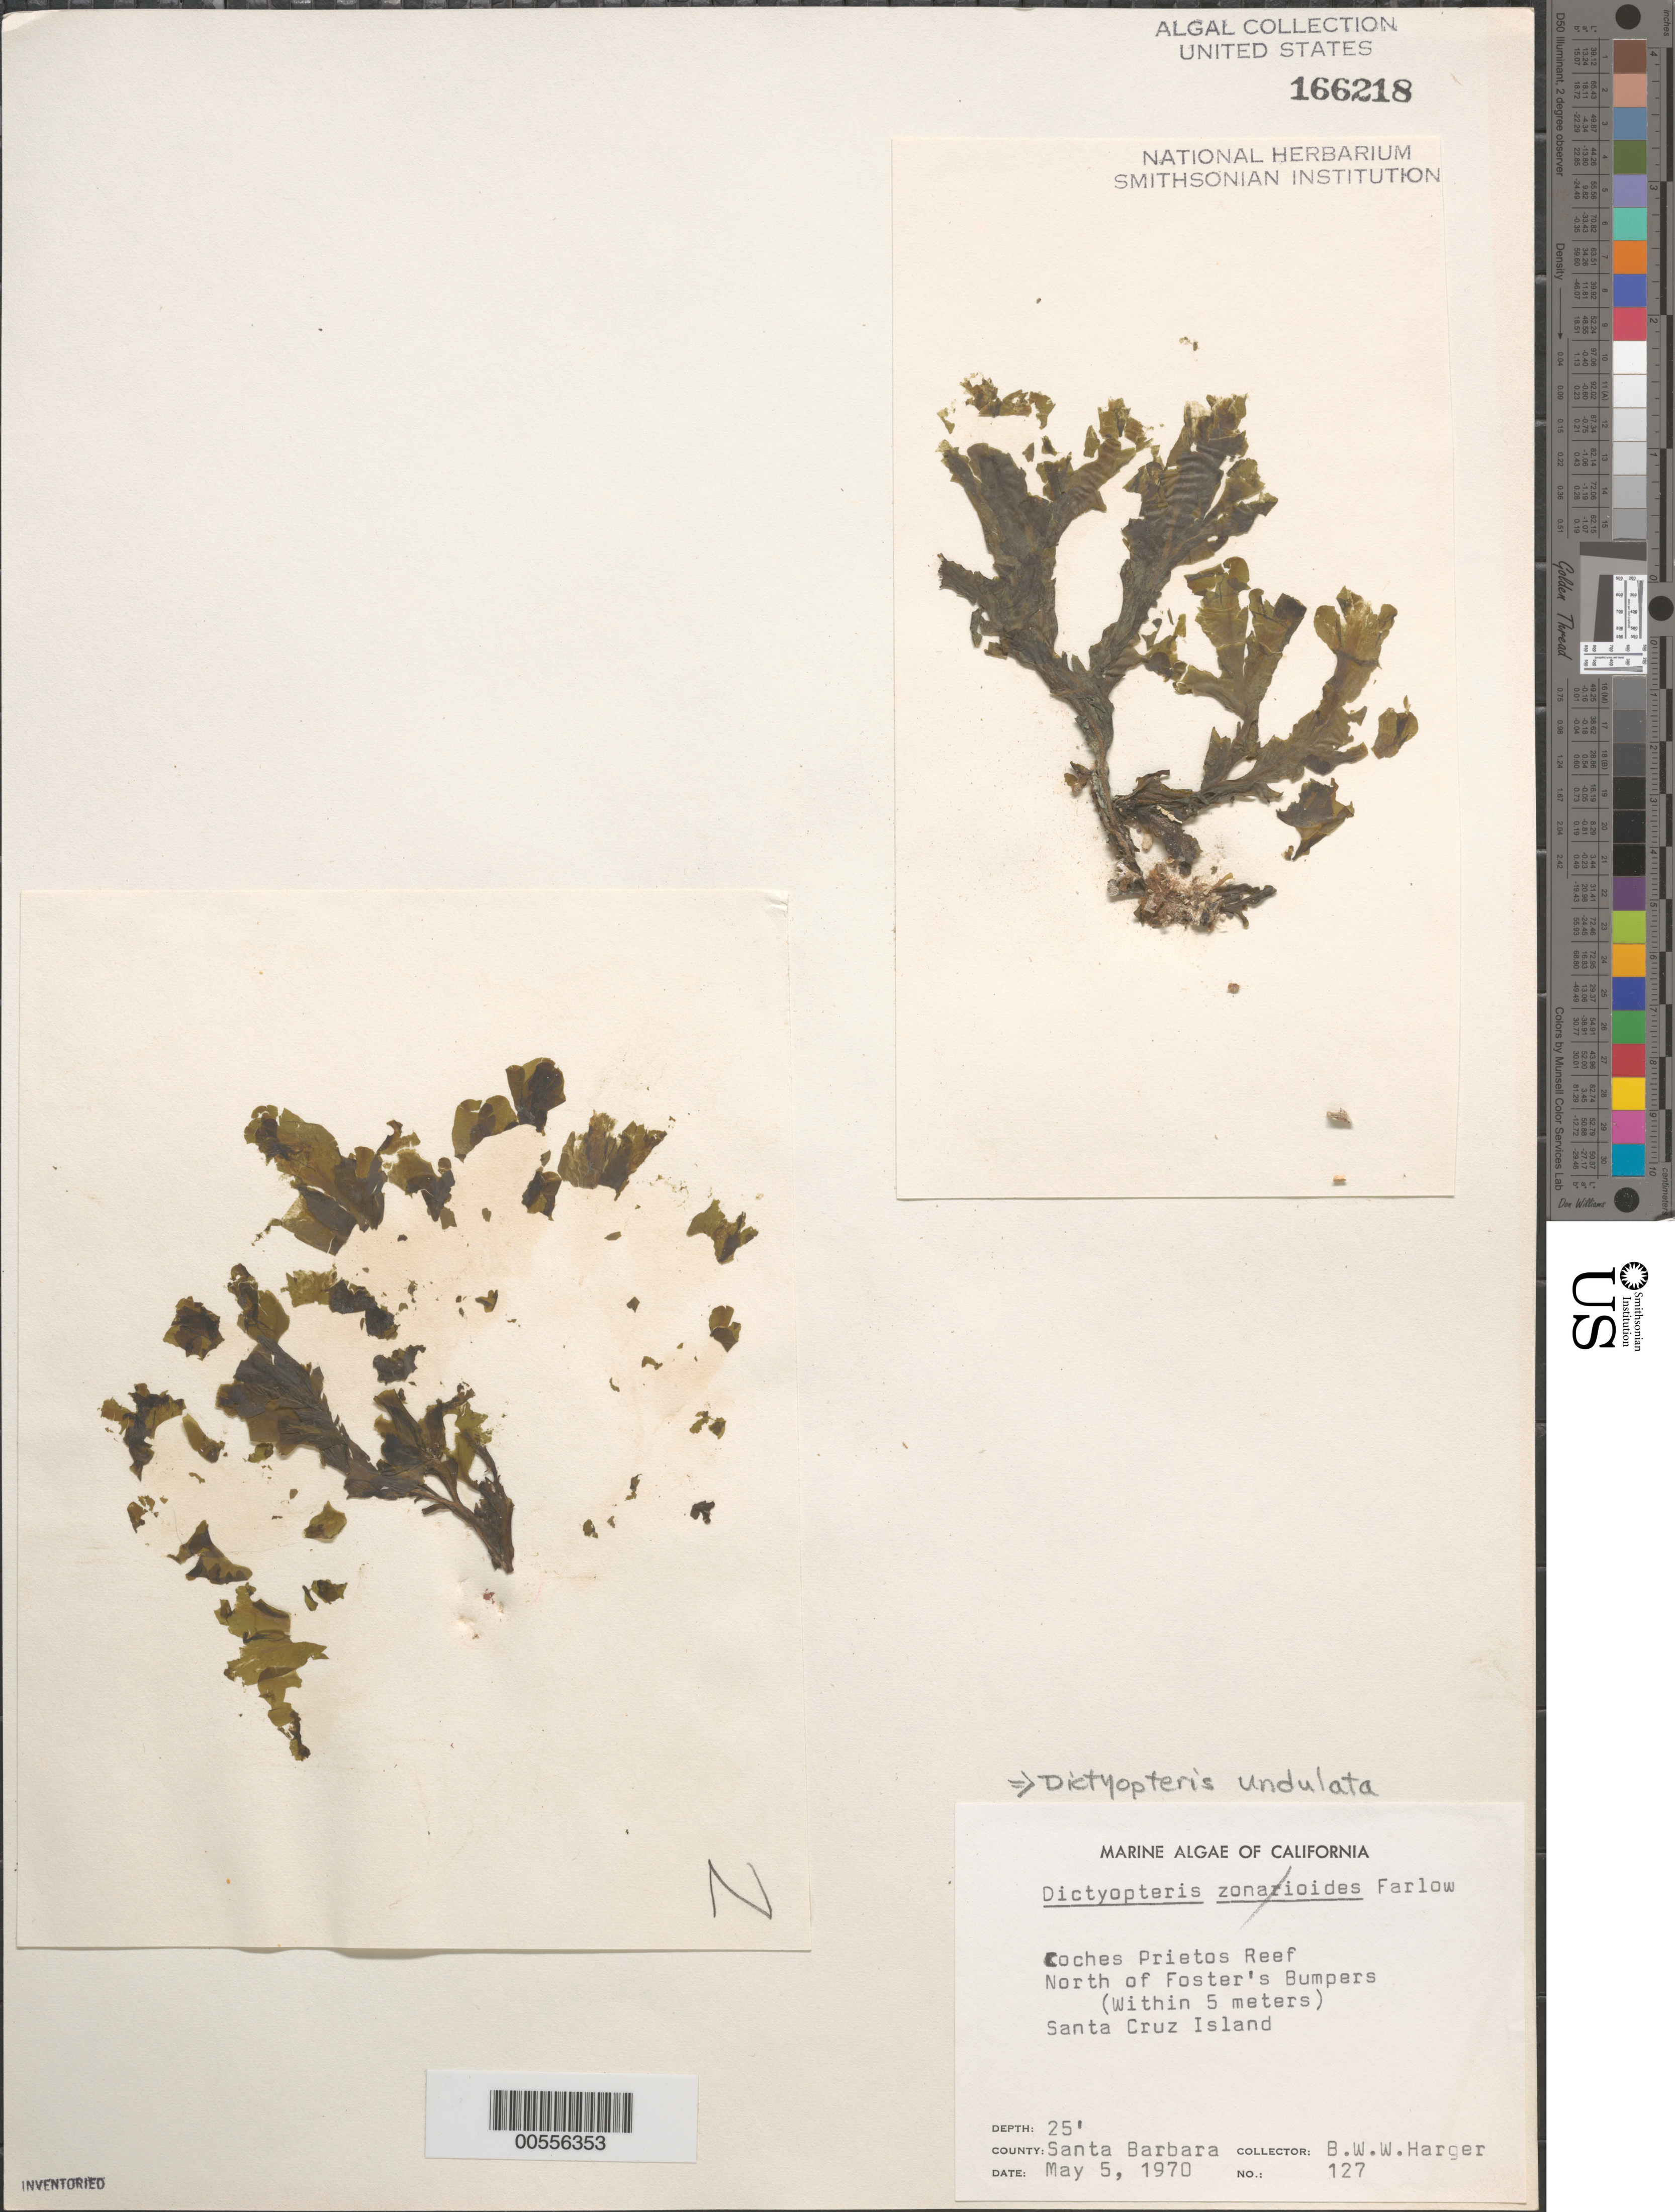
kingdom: Chromista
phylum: Ochrophyta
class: Phaeophyceae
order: Dictyotales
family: Dictyotaceae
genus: Dictyopteris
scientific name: Dictyopteris undulata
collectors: B. W. Harger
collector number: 127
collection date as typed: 05 May 1970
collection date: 1970-05-05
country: United States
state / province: California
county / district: Santa Barbara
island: Santa Cruz Island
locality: Coches Prietos Reef, north of Foster's Bumpers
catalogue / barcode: US 166218